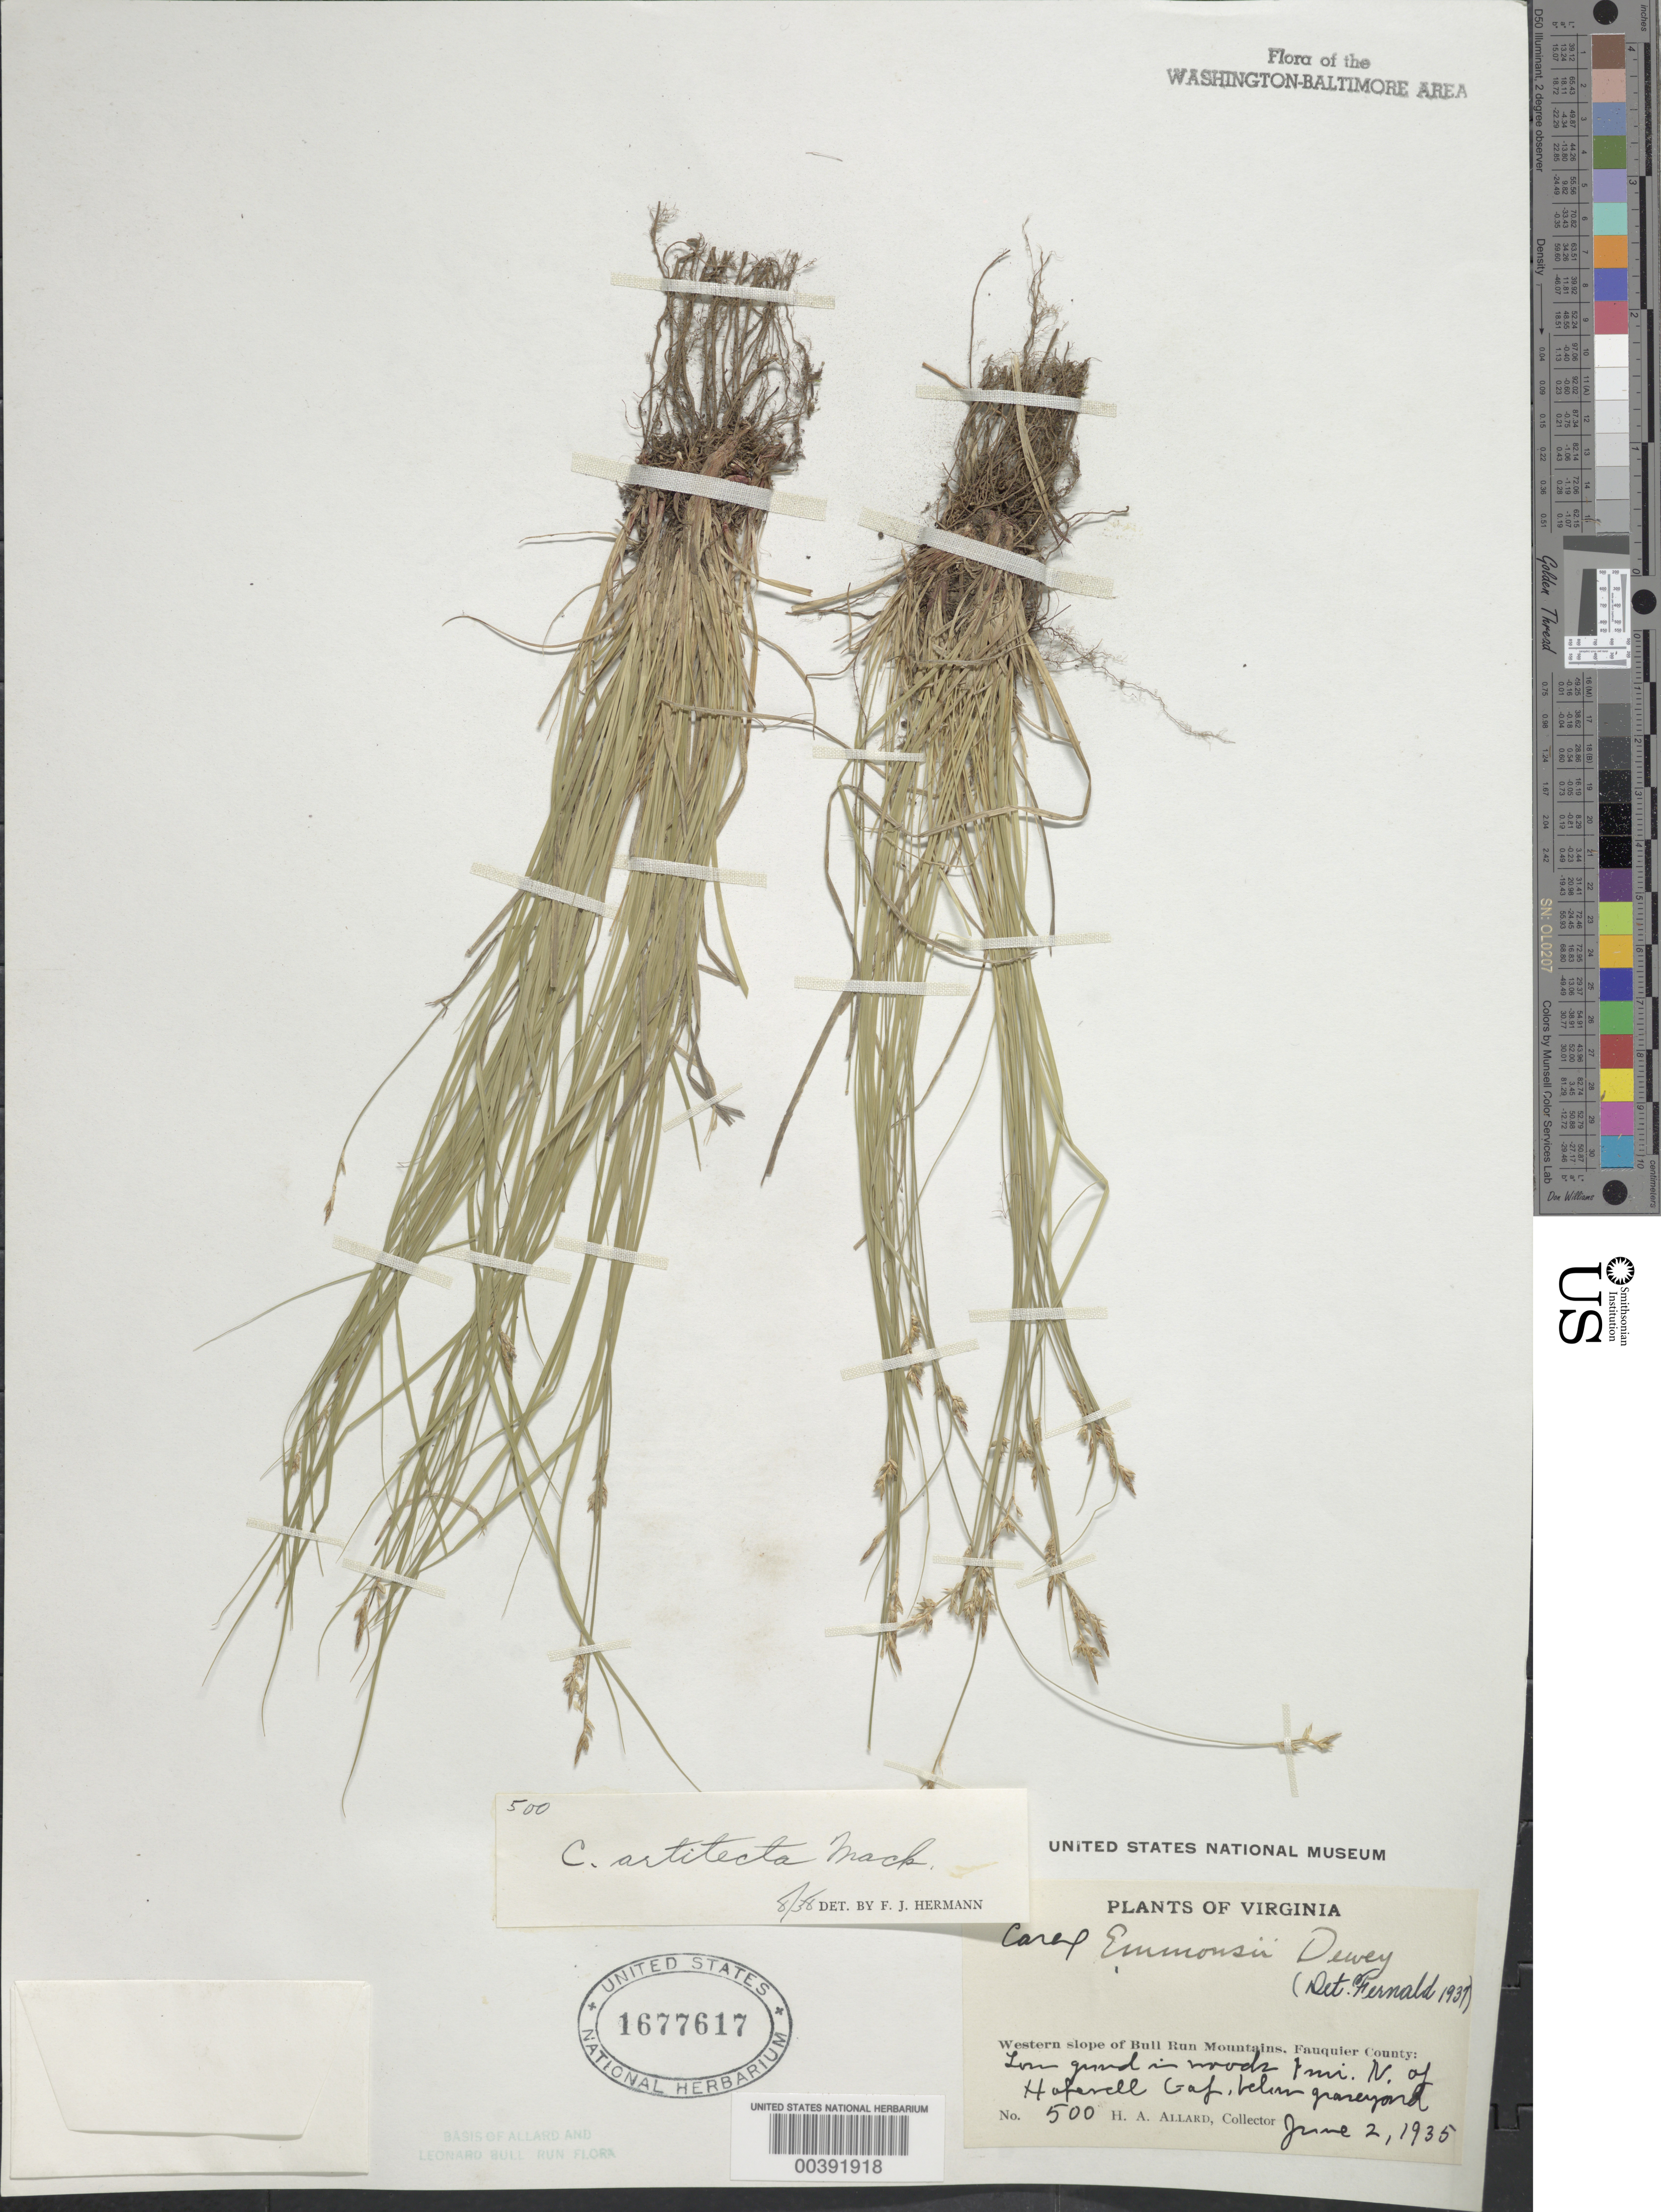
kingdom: Plantae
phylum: Tracheophyta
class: Liliopsida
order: Poales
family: Cyperaceae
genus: Carex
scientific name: Carex albicans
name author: Willd. ex Spreng.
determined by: Shetler, Stanwyn G., (US), NMNH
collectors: H. A. Allard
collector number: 500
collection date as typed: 02 Jun 1935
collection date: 1935-06-02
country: United States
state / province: Virginia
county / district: Fauquier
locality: North of Hopewell Gap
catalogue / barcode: US 1677617